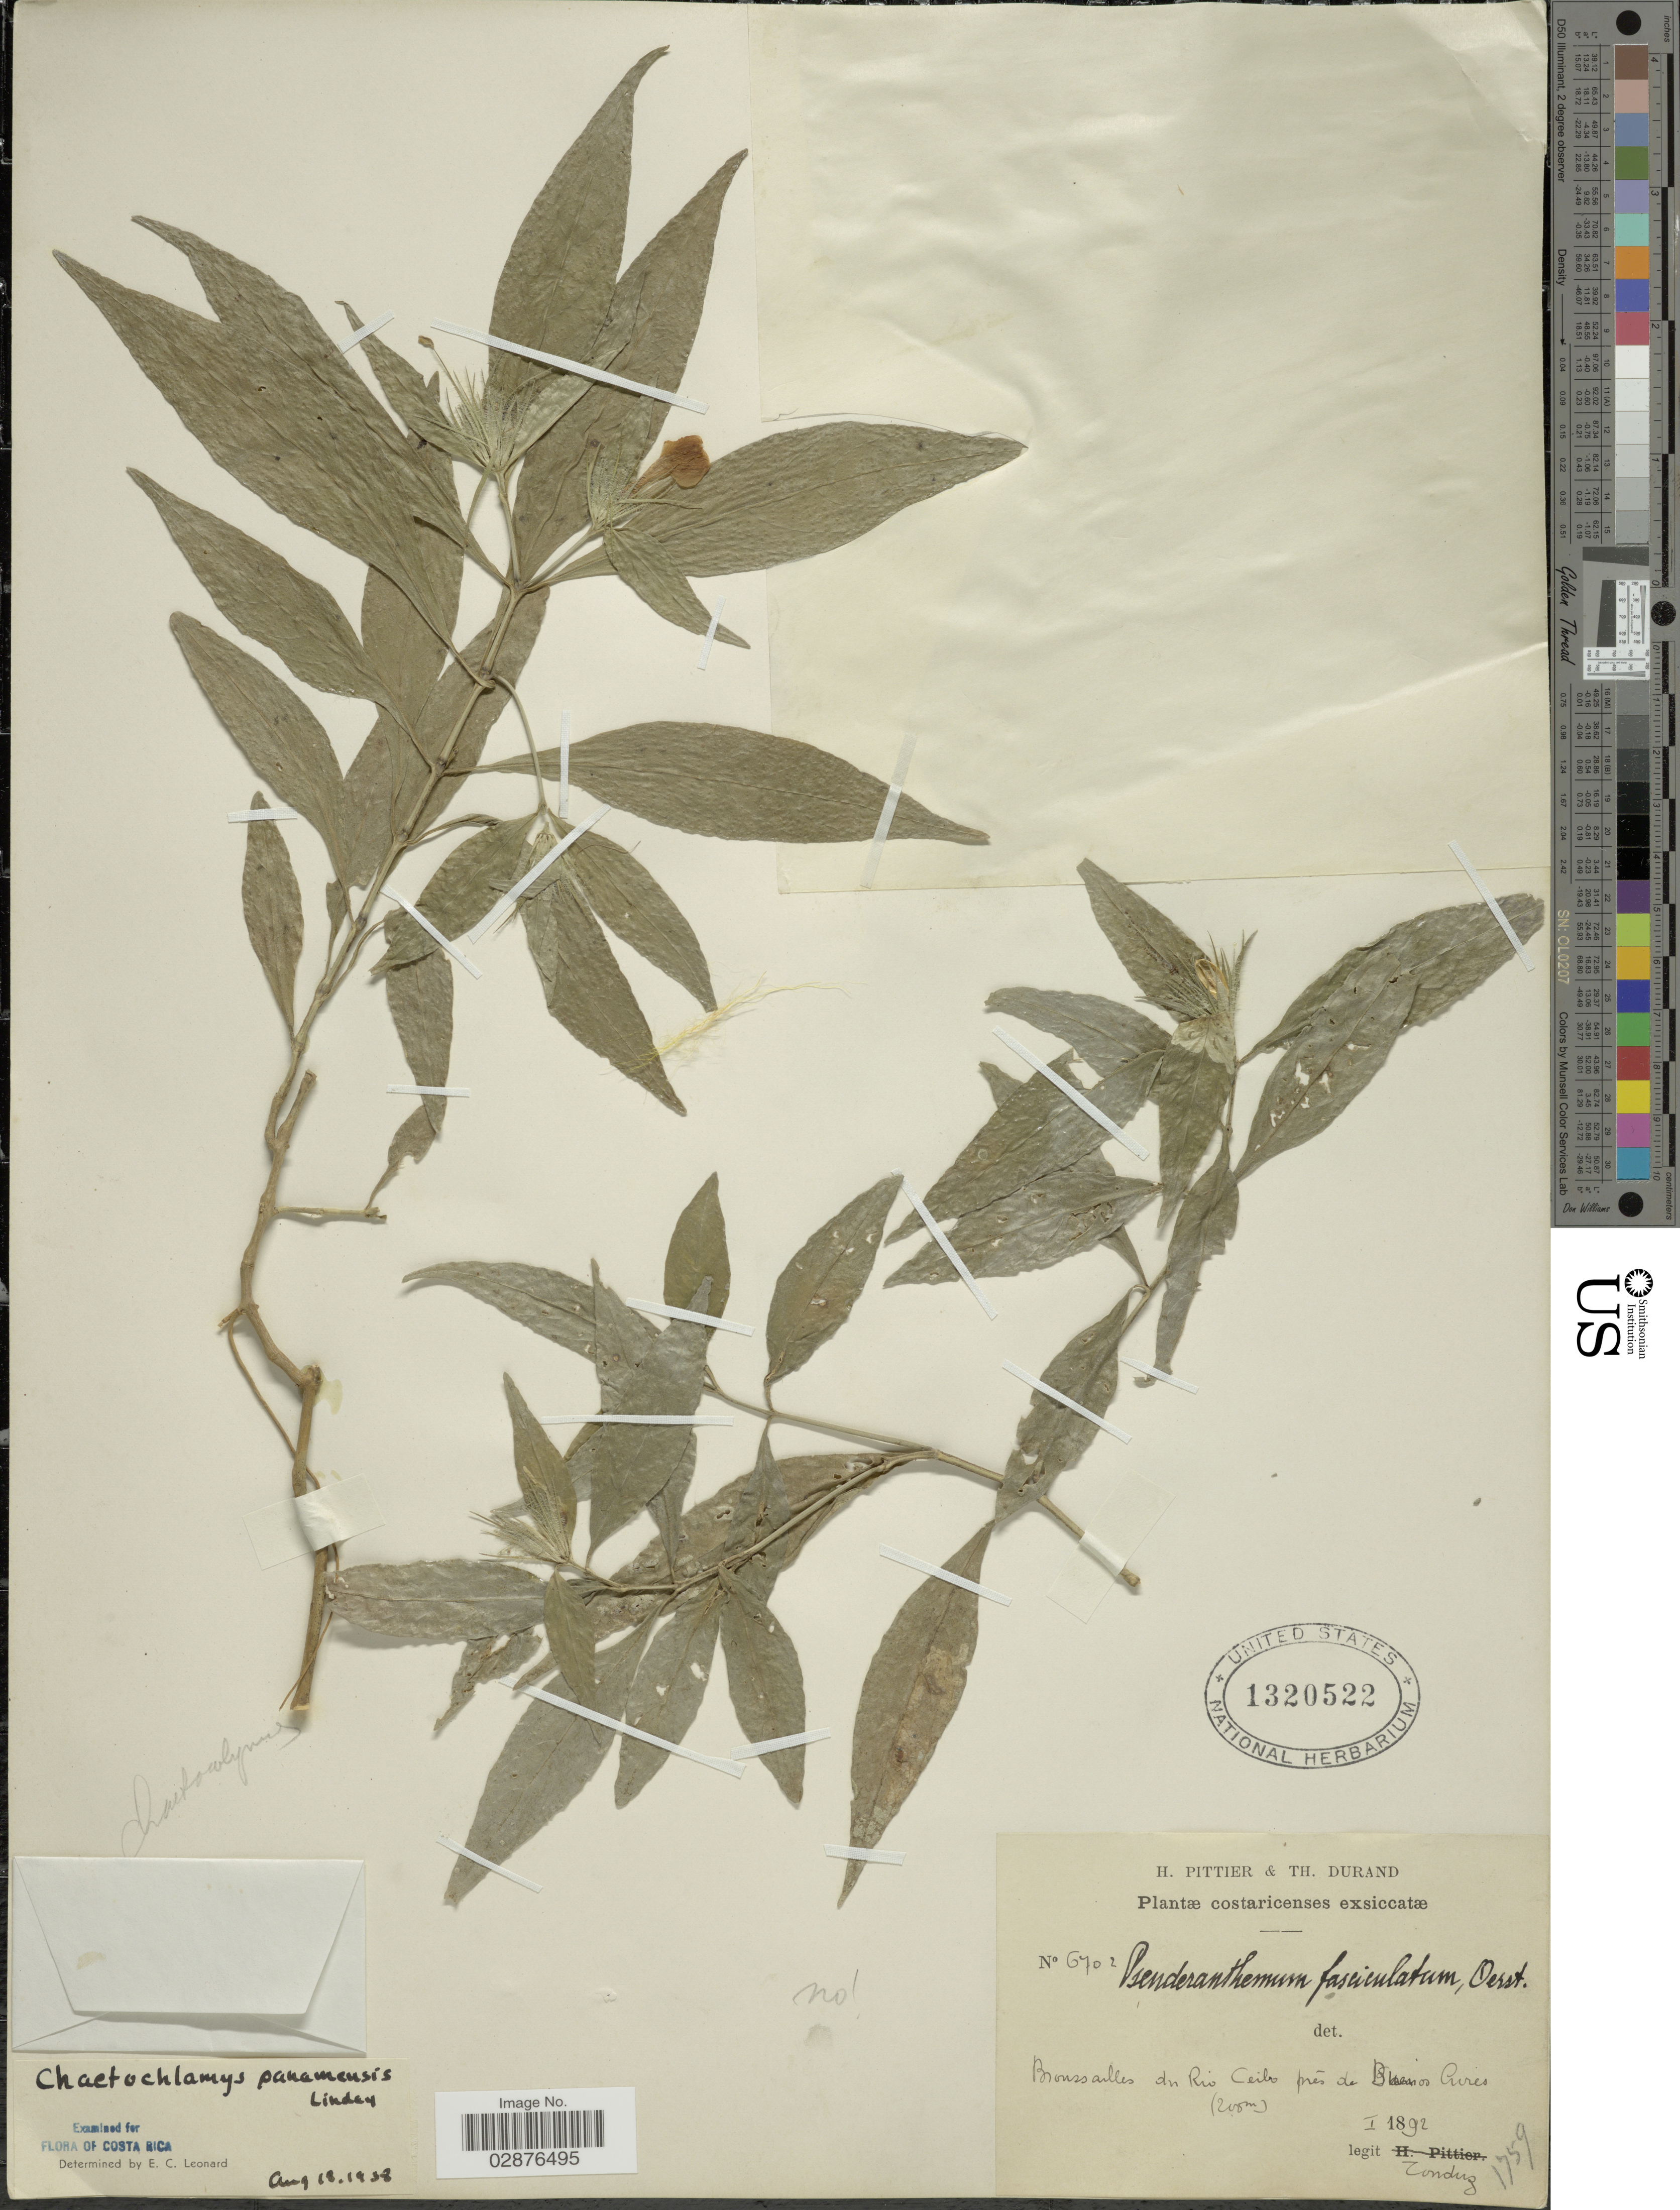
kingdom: Plantae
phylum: Tracheophyta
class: Magnoliopsida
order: Lamiales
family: Acanthaceae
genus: Justicia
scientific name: Justicia isthmensis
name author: T.F. Daniel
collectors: Tonduz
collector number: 6702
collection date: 1892-01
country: Costa Rica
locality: Broussailles du Rio Ceibo prés de Buenos Aires.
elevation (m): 200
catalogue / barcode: US 1320522